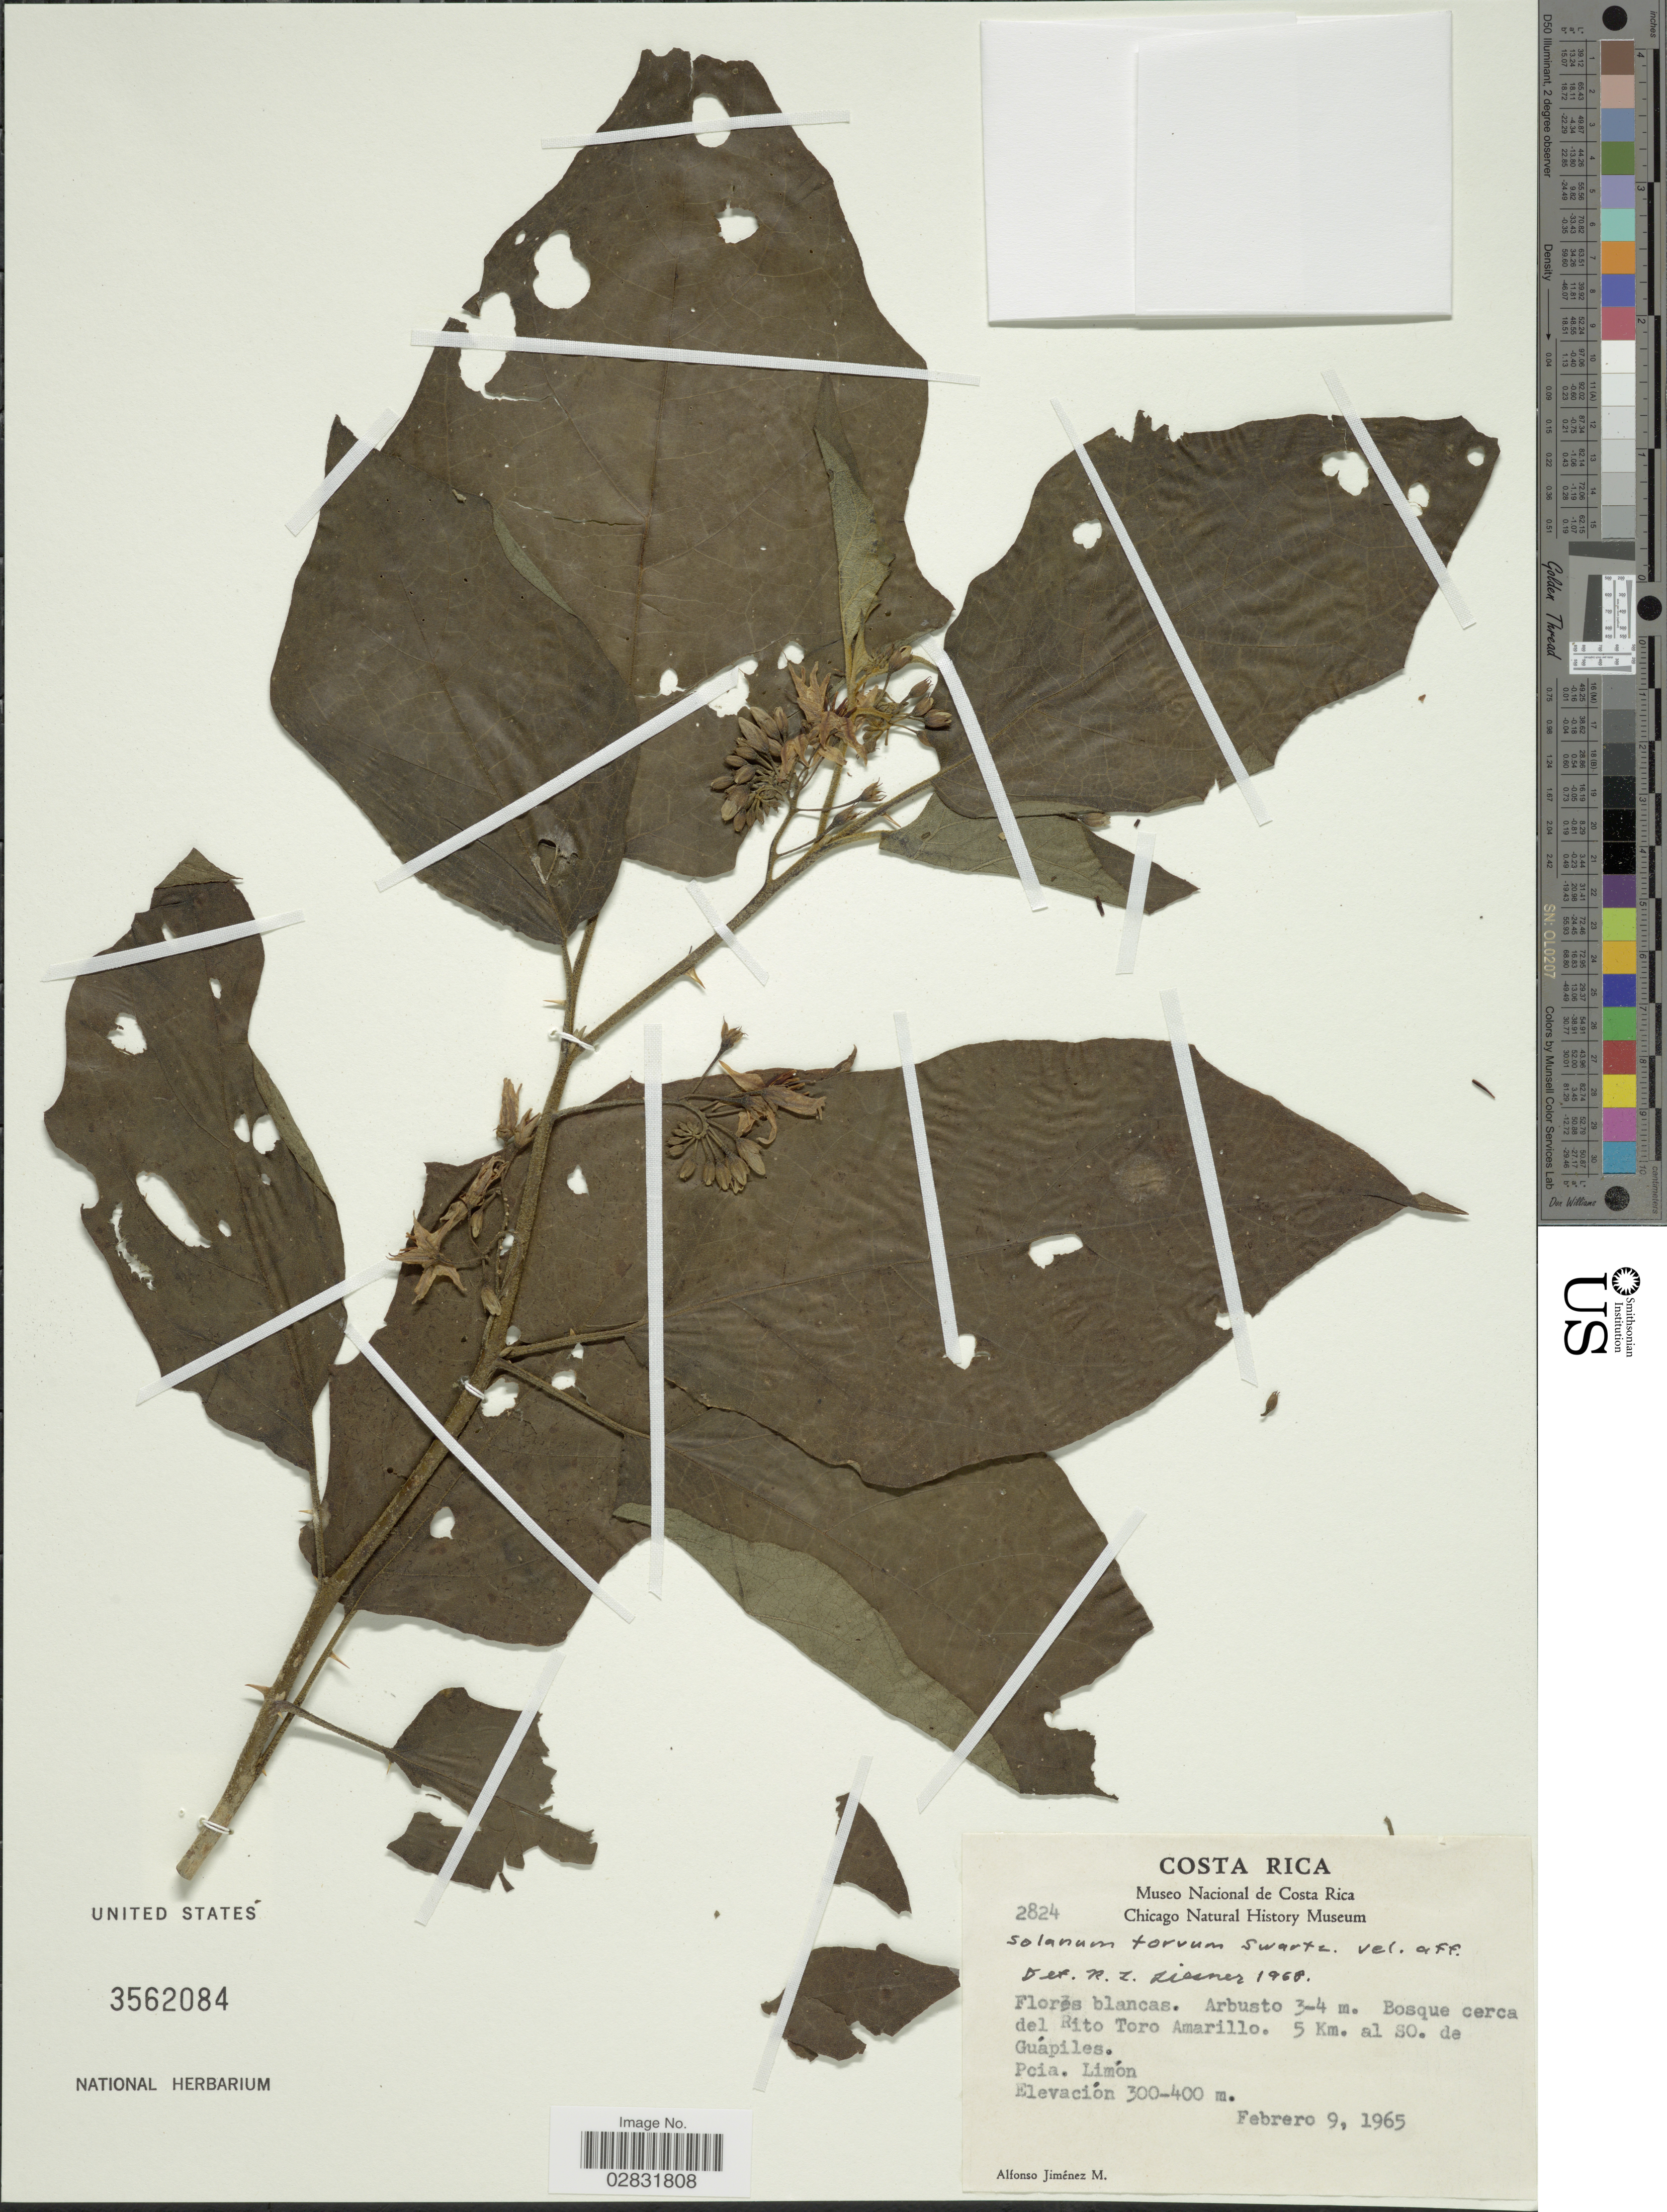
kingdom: Plantae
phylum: Tracheophyta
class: Magnoliopsida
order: Solanales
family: Solanaceae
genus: Solanum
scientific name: Solanum torvum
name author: Sw.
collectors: A. Jimenez M.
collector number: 2824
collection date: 1965-02-09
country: Costa Rica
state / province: Limón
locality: Bosque cerca del Rito Toro Amarillo. 5 Km. al SO. de Guápiles.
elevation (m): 300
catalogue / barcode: US 3562084